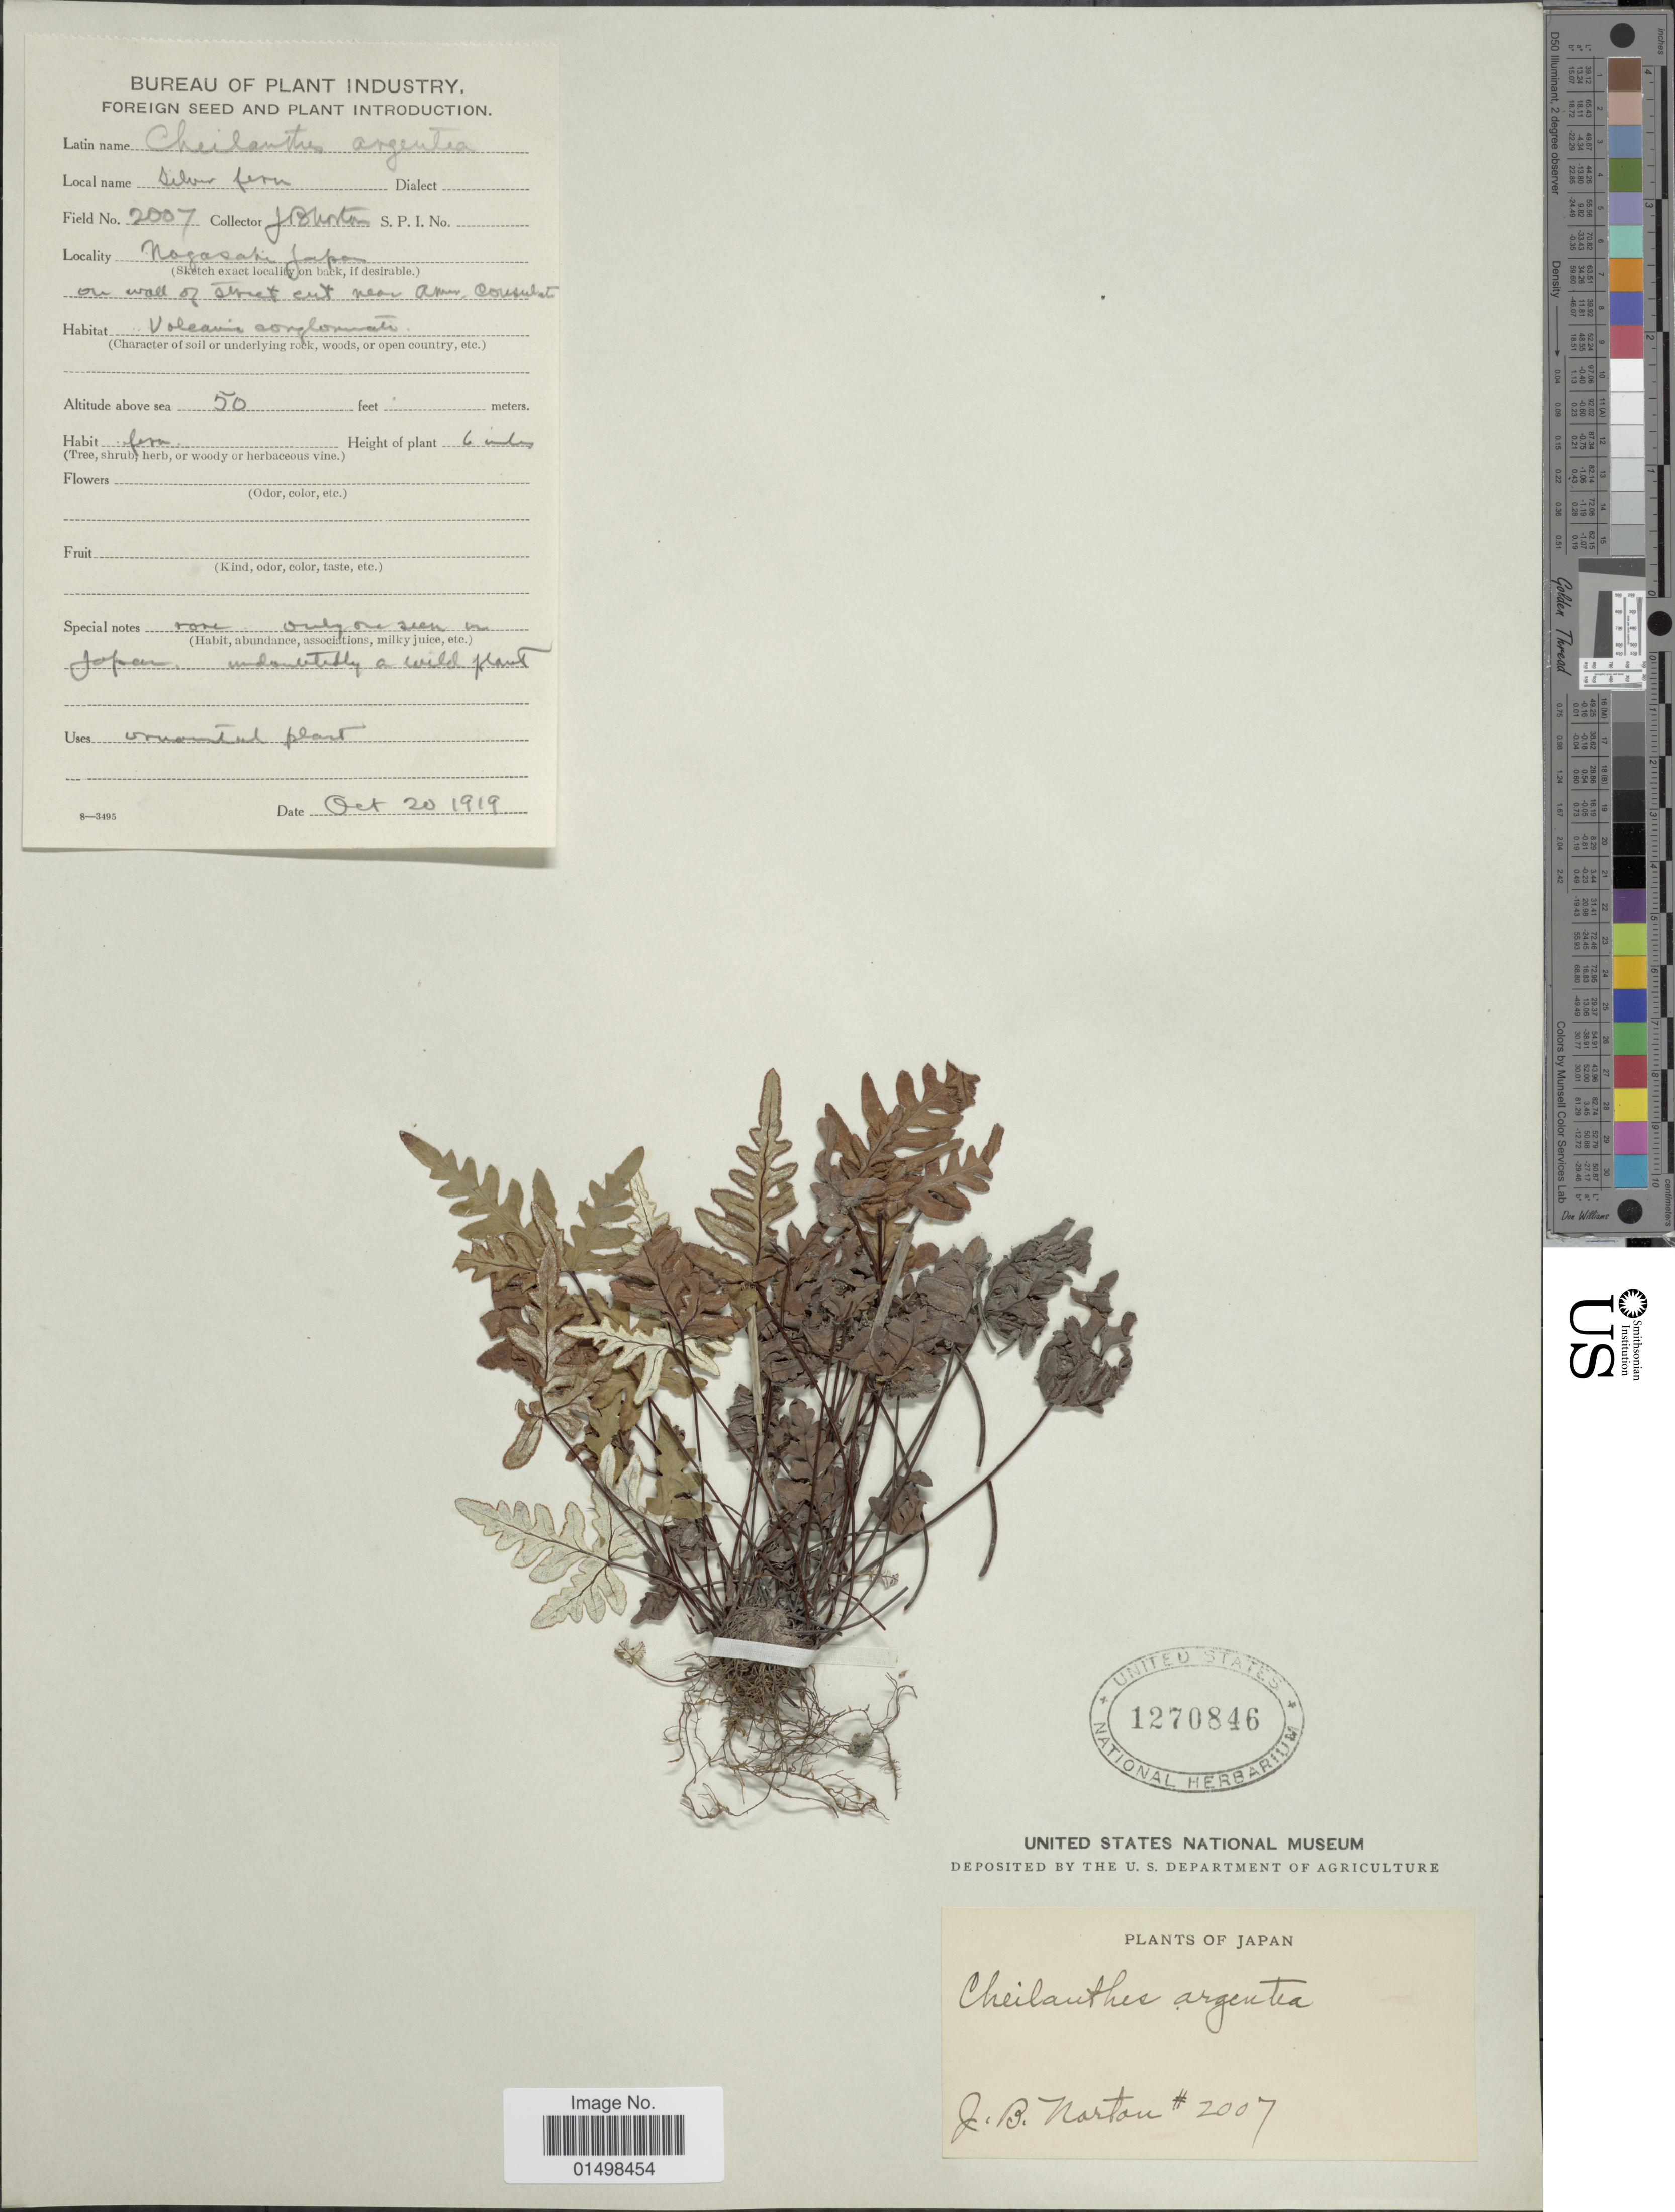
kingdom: Plantae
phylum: Tracheophyta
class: Polypodiopsida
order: Polypodiales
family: Pteridaceae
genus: Aleuritopteris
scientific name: Aleuritopteris argentea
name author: (S.G. Gmel.) Fée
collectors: J. B. Norton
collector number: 2007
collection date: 1919-10-20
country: Japan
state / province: Nagasaki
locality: Nagasaki, Japan. On wall of street exit near Amer. Consulate.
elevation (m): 15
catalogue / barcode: US 1270846